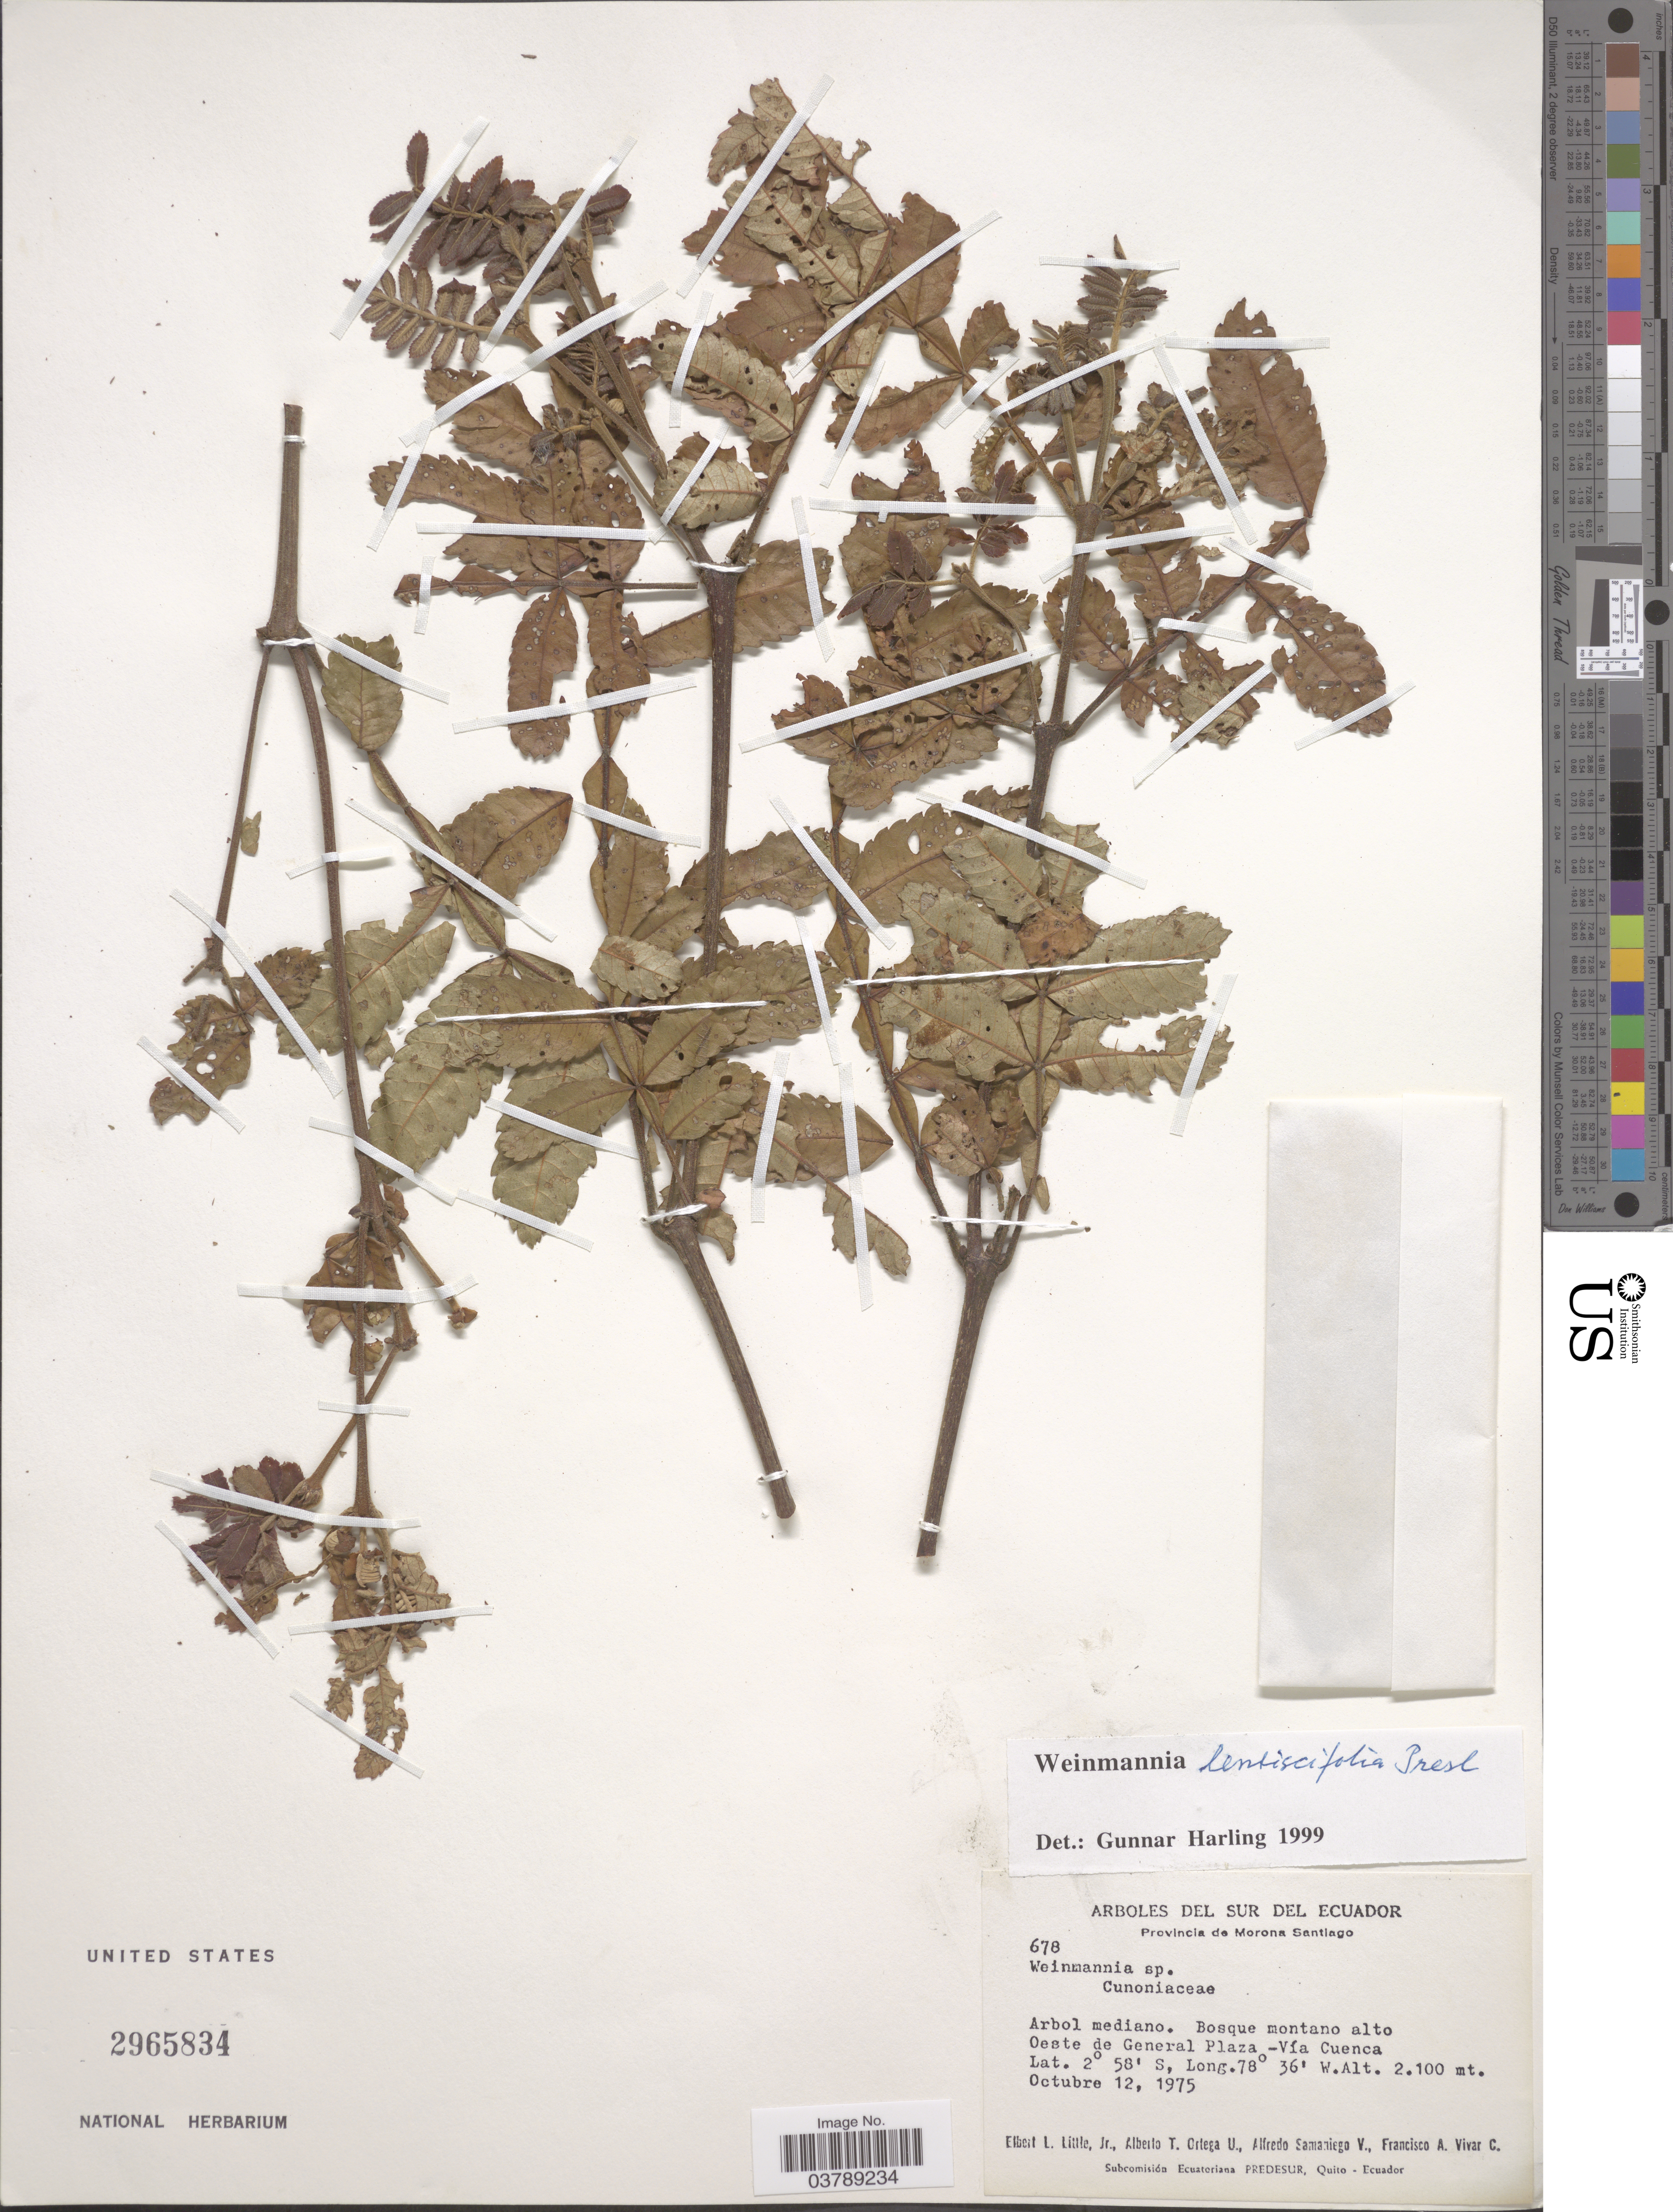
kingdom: Plantae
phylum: Tracheophyta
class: Magnoliopsida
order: Oxalidales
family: Cunoniaceae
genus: Weinmannia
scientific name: Weinmannia lentiscifolia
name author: C. Presl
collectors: E. L. Little, A. T. Ortega U., A. V. Samaniego & F. A. Vivar C.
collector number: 678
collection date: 1975-10-12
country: Ecuador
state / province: Morona-Santiago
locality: Sur del Ecuador. Bosque montano alto. Oeste de General Plaza-Vía Cuenca.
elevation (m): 2100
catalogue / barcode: US 2965834